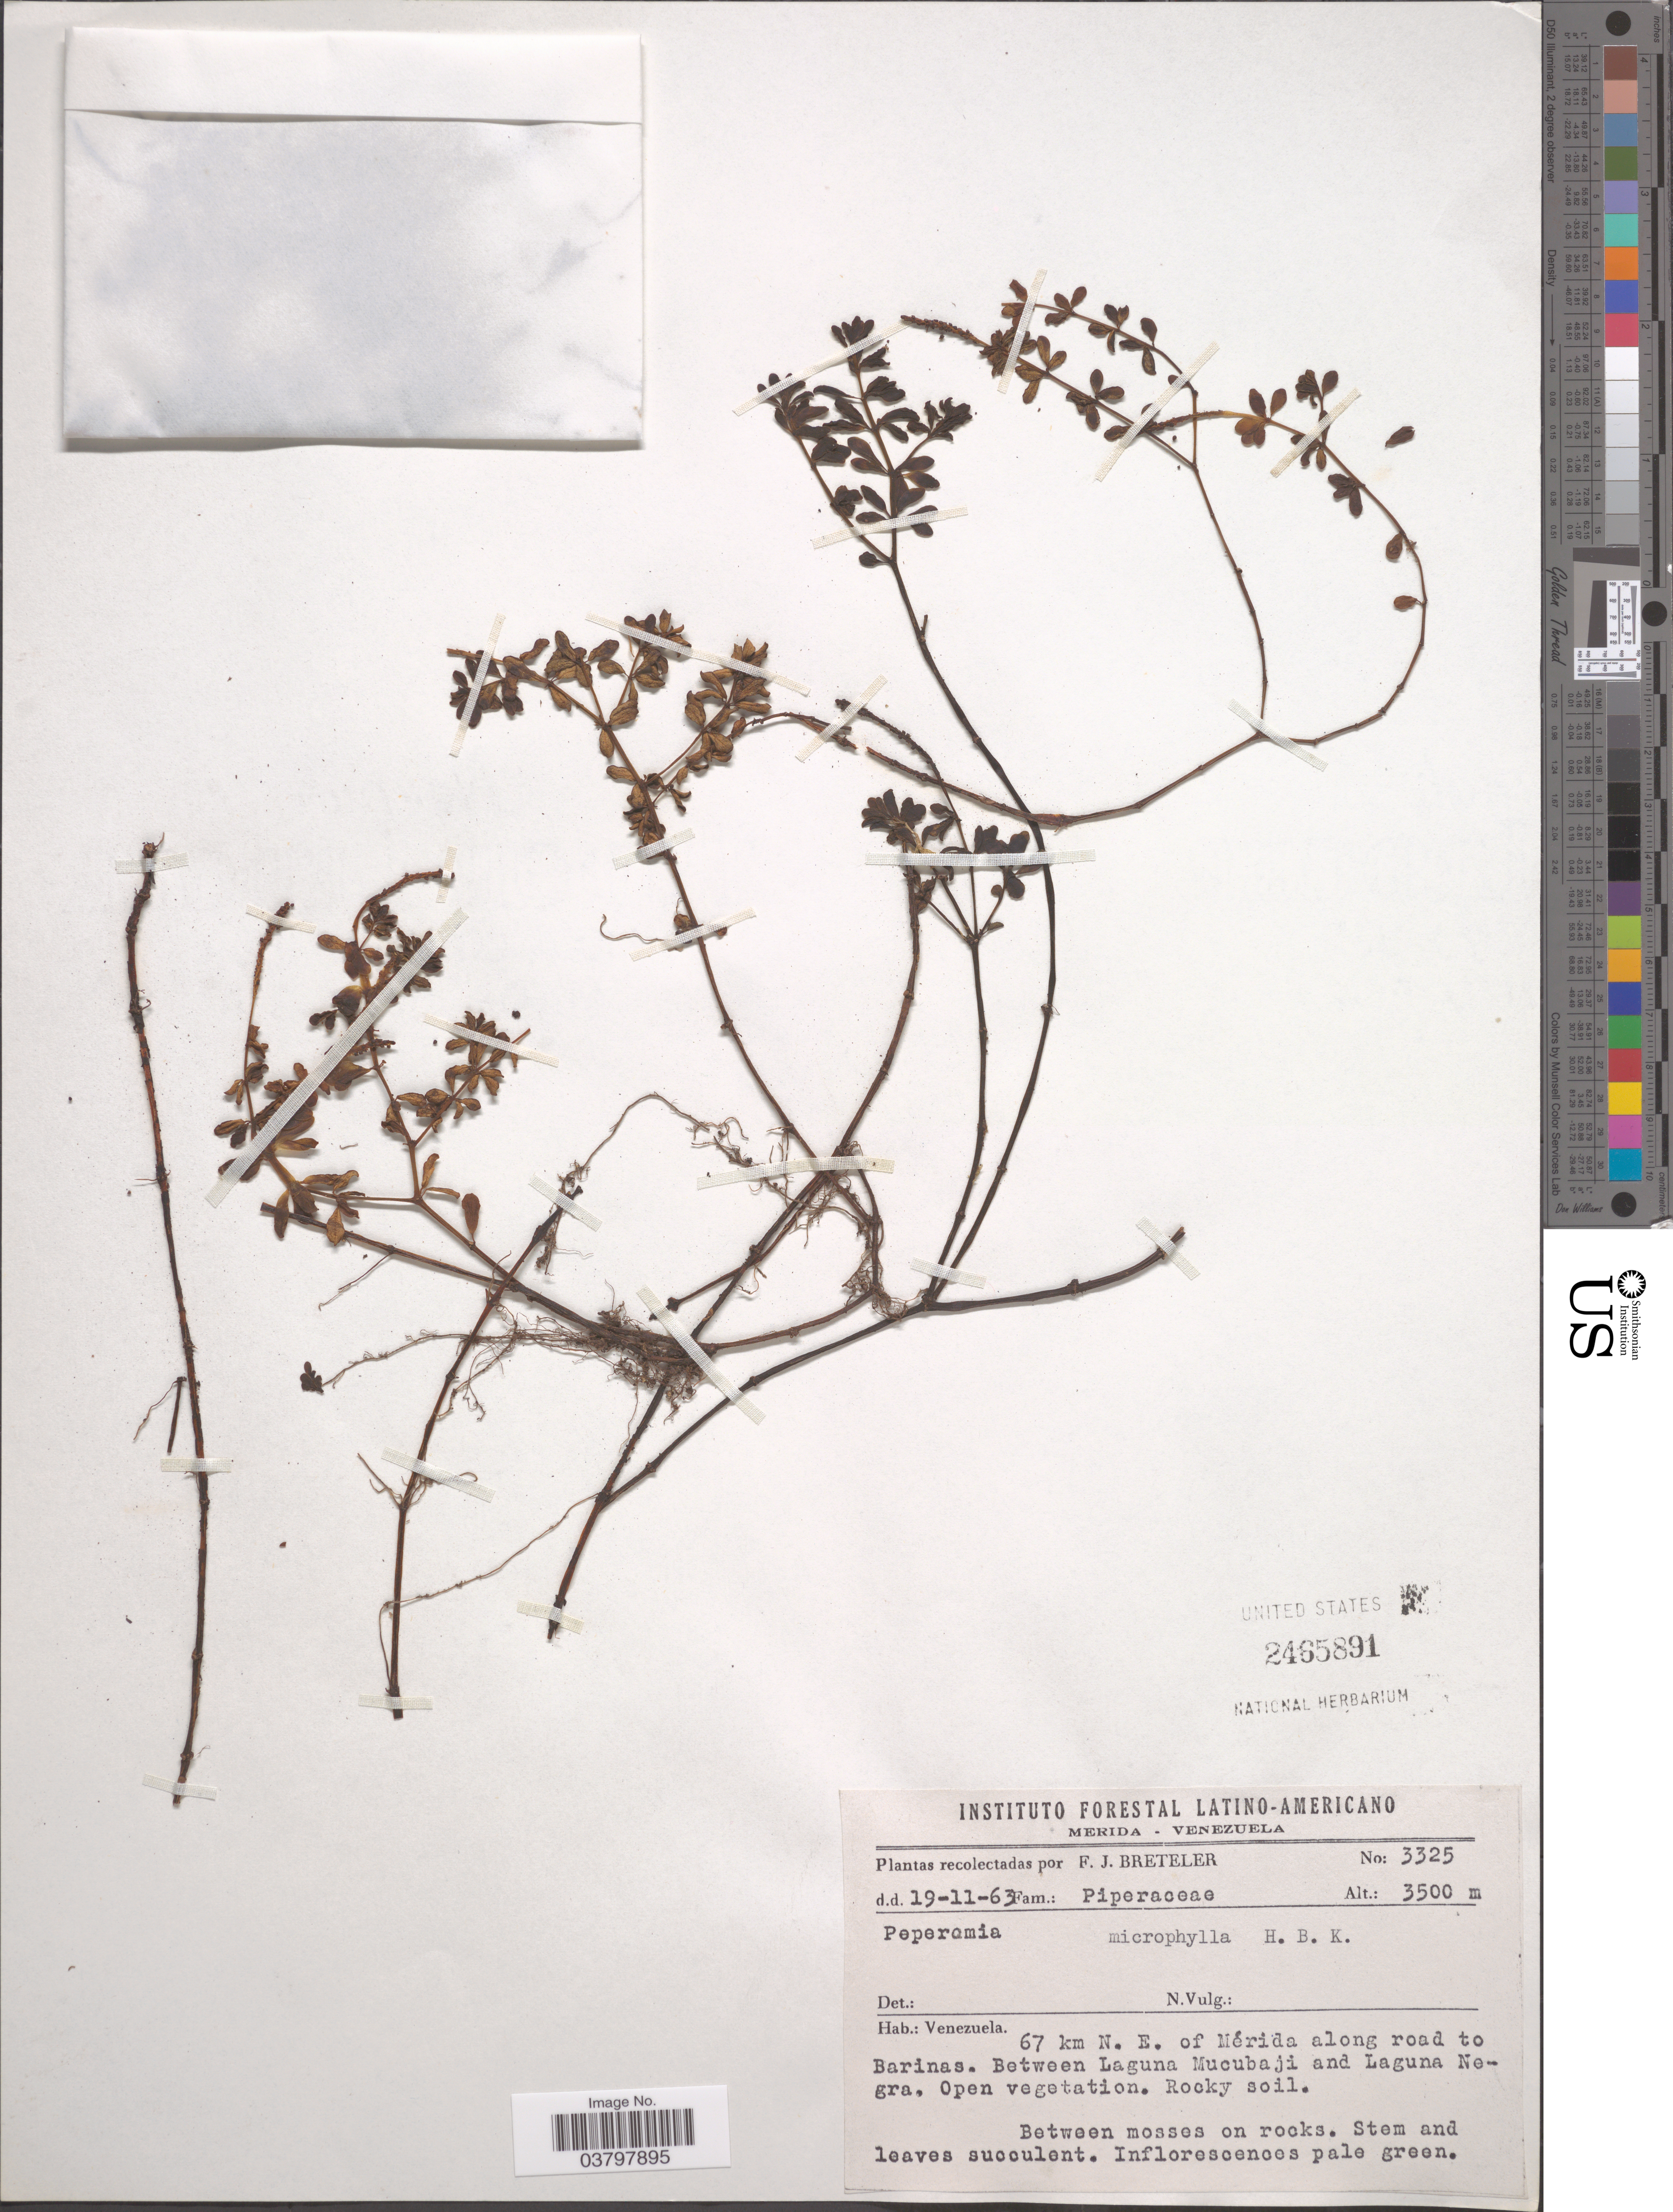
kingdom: Plantae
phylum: Tracheophyta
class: Magnoliopsida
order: Piperales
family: Piperaceae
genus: Peperomia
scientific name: Peperomia microphylla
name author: Kunth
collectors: F. J. Breteler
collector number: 3325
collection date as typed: Transcribed d/m/y: 19/11/63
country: Venezuela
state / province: Merida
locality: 67 km N.E. of Mérida along road to Barinas. Between Laguna Mucubaji and Laguna Negra.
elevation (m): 3500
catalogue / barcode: US 2465891